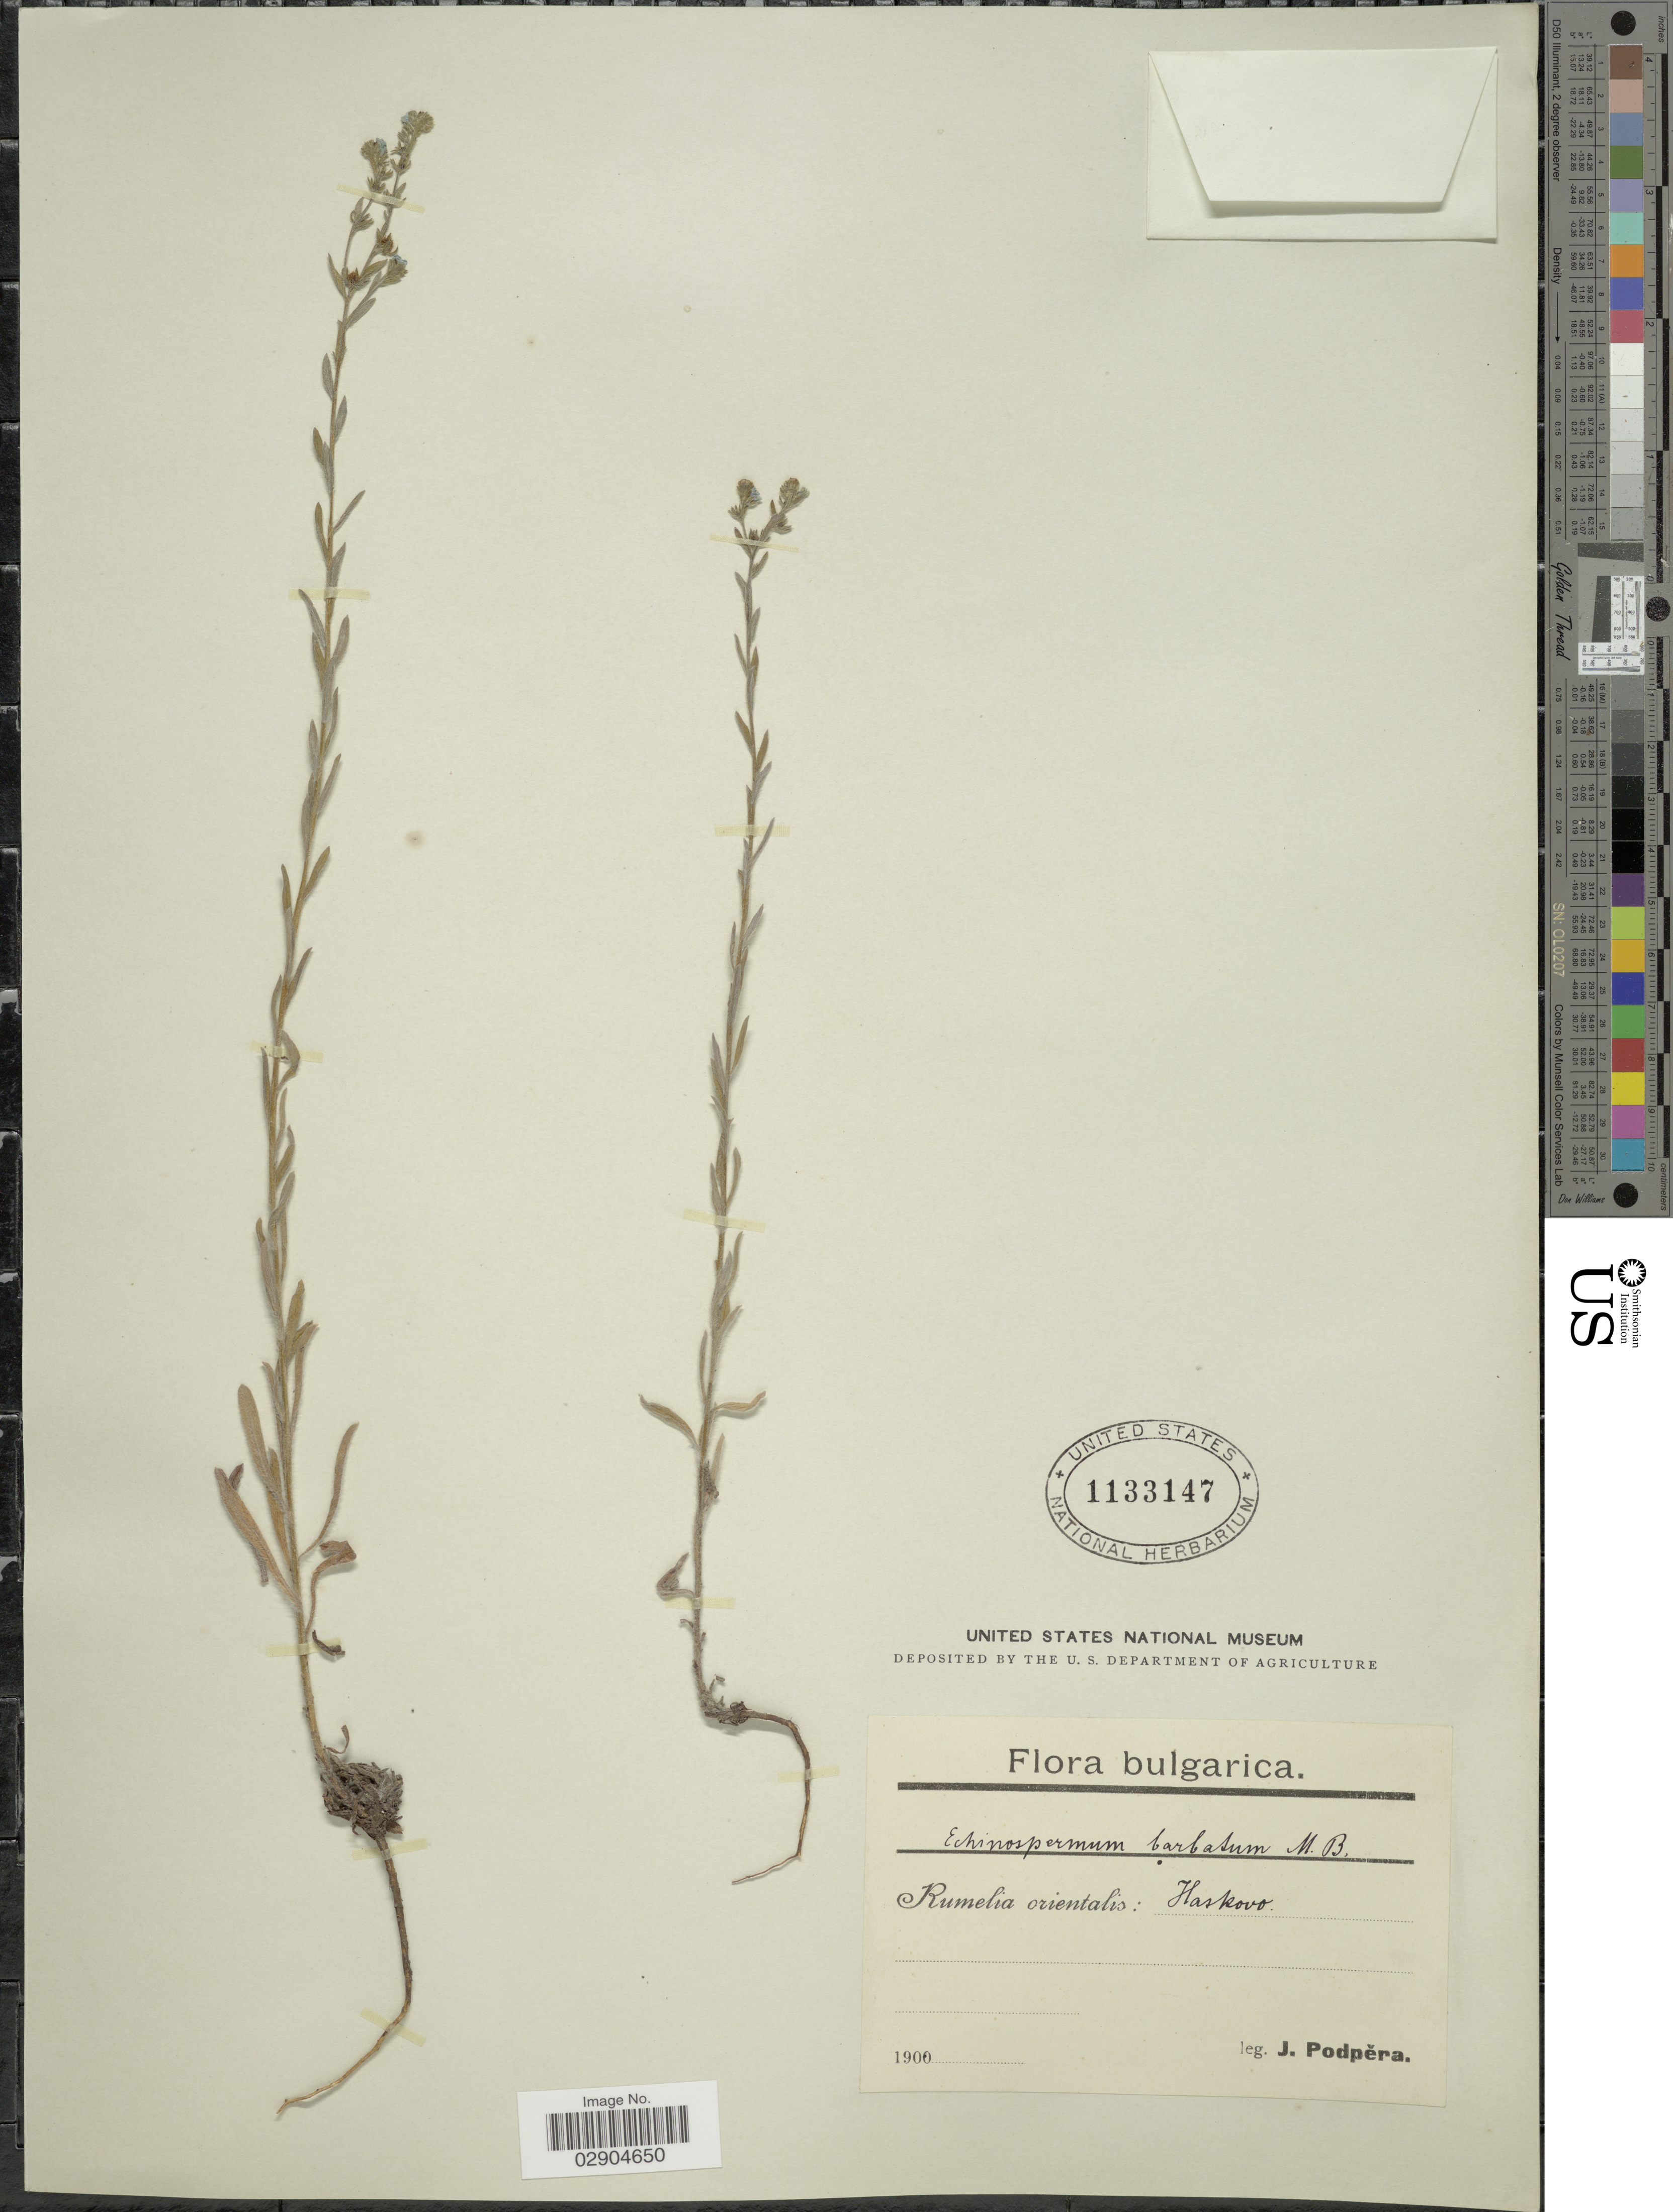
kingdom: Plantae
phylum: Tracheophyta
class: Magnoliopsida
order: Boraginales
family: Boraginaceae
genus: Lappula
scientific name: Lappula barbata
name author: (M. Bieb.) Gürke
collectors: J. Podpera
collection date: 1900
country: Bulgaria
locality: Rumelia orientalis: Haskovo.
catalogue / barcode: US 1133147